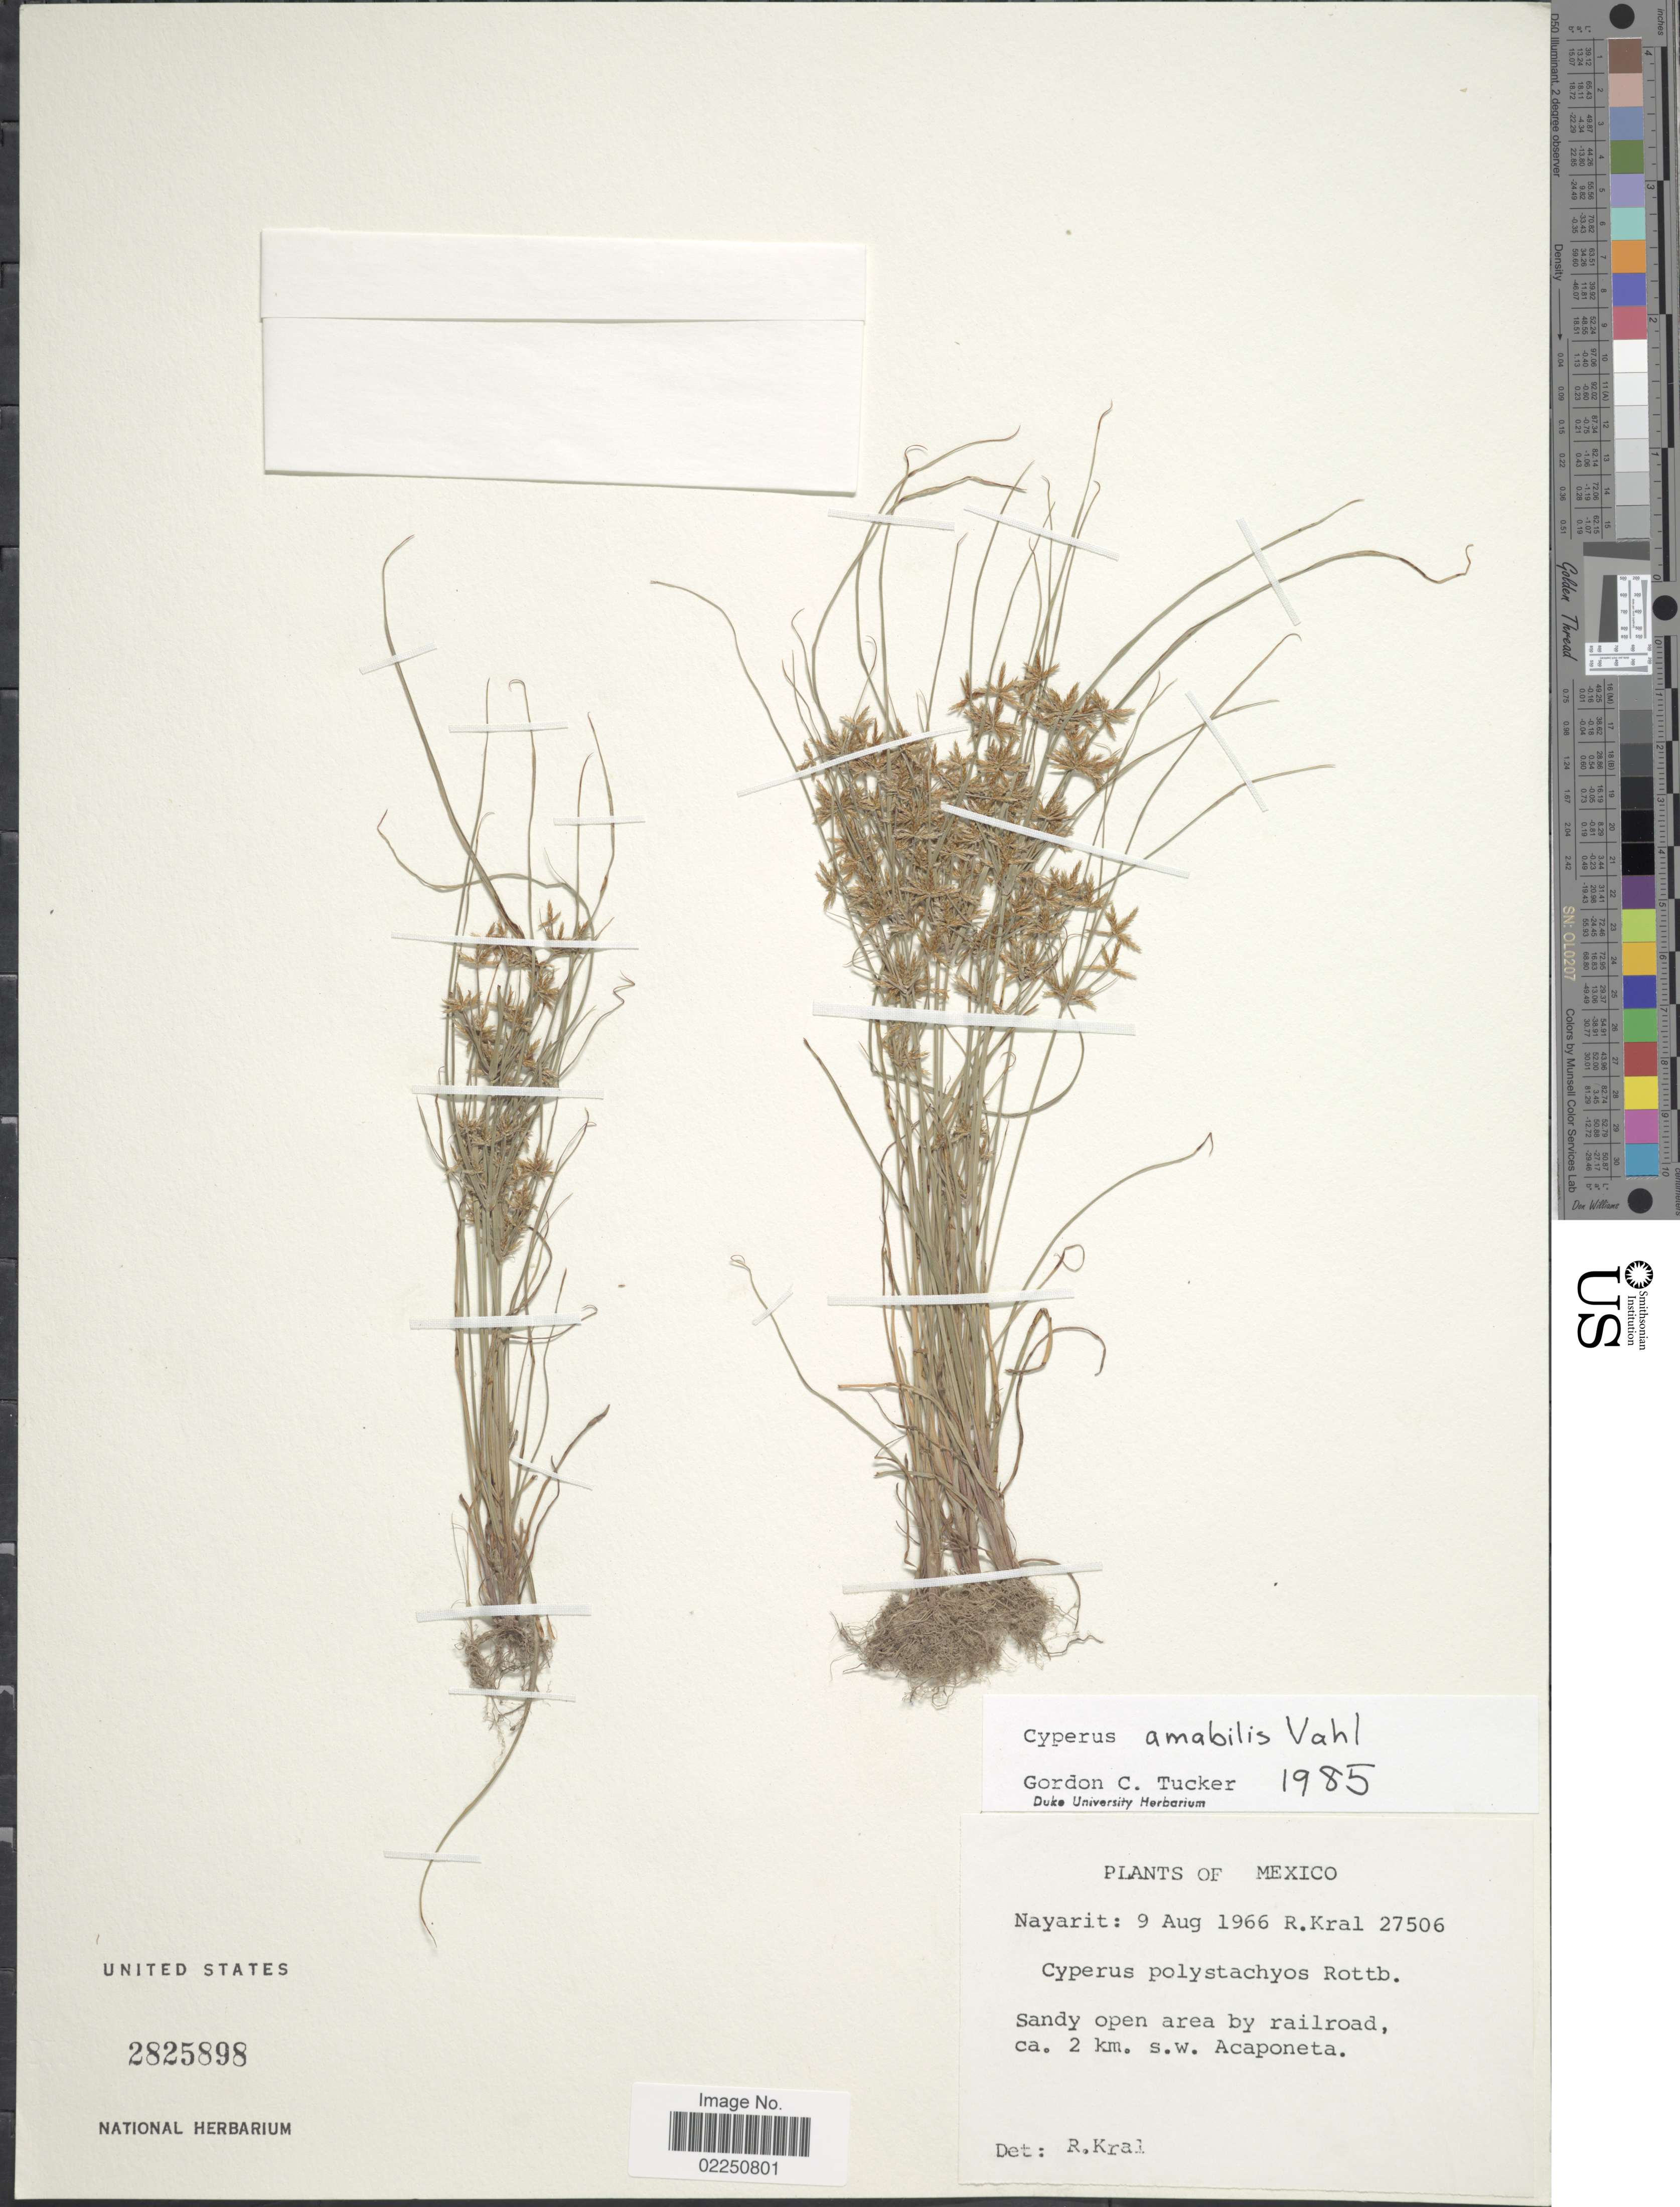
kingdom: Plantae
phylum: Tracheophyta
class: Liliopsida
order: Poales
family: Cyperaceae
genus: Cyperus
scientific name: Cyperus amabilis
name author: Vahl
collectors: R. Kral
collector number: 27506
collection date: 1966-08-09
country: Mexico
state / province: Nayarit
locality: Ca. 2 km. s.w. Acaponeta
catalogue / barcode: US 2825898